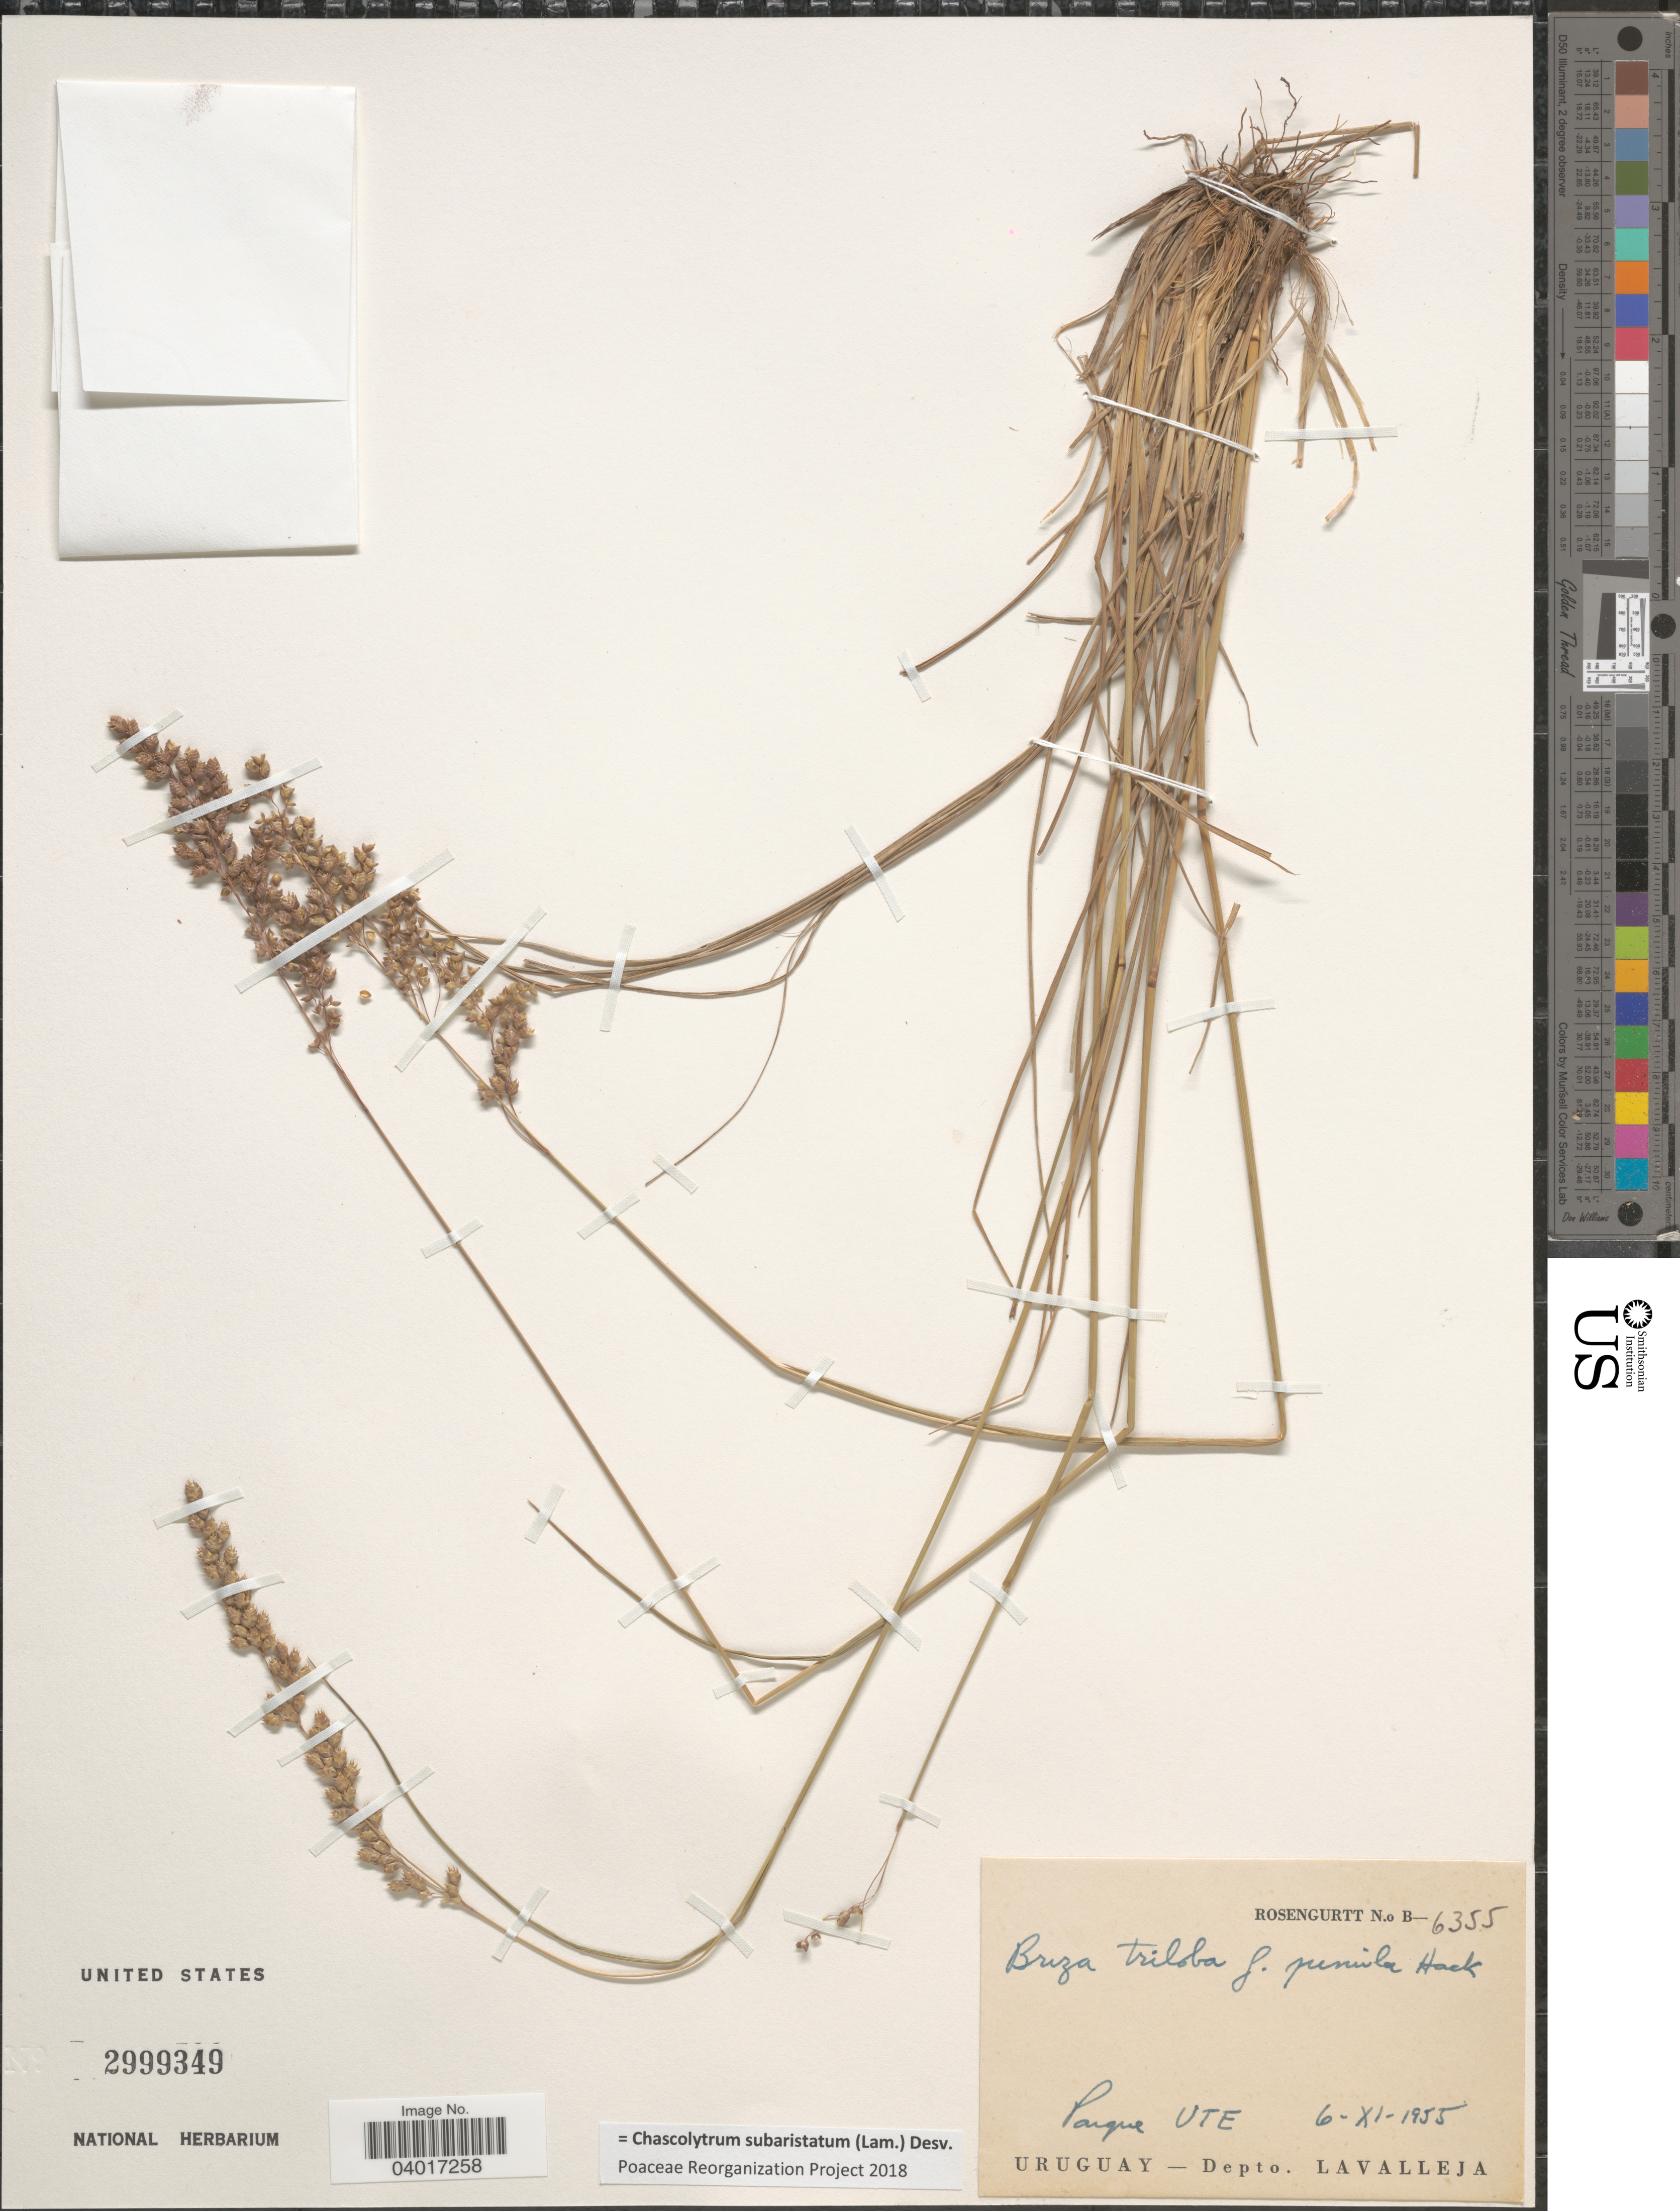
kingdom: Plantae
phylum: Tracheophyta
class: Liliopsida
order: Poales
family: Poaceae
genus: Chascolytrum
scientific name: Chascolytrum subaristatum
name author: (Lam.) Desv.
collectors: Rosengurtt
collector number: B-6355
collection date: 1955-11-06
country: Uruguay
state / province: Lavalleja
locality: Parque UTE. Depto. Lavalleja.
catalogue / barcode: US 2999349